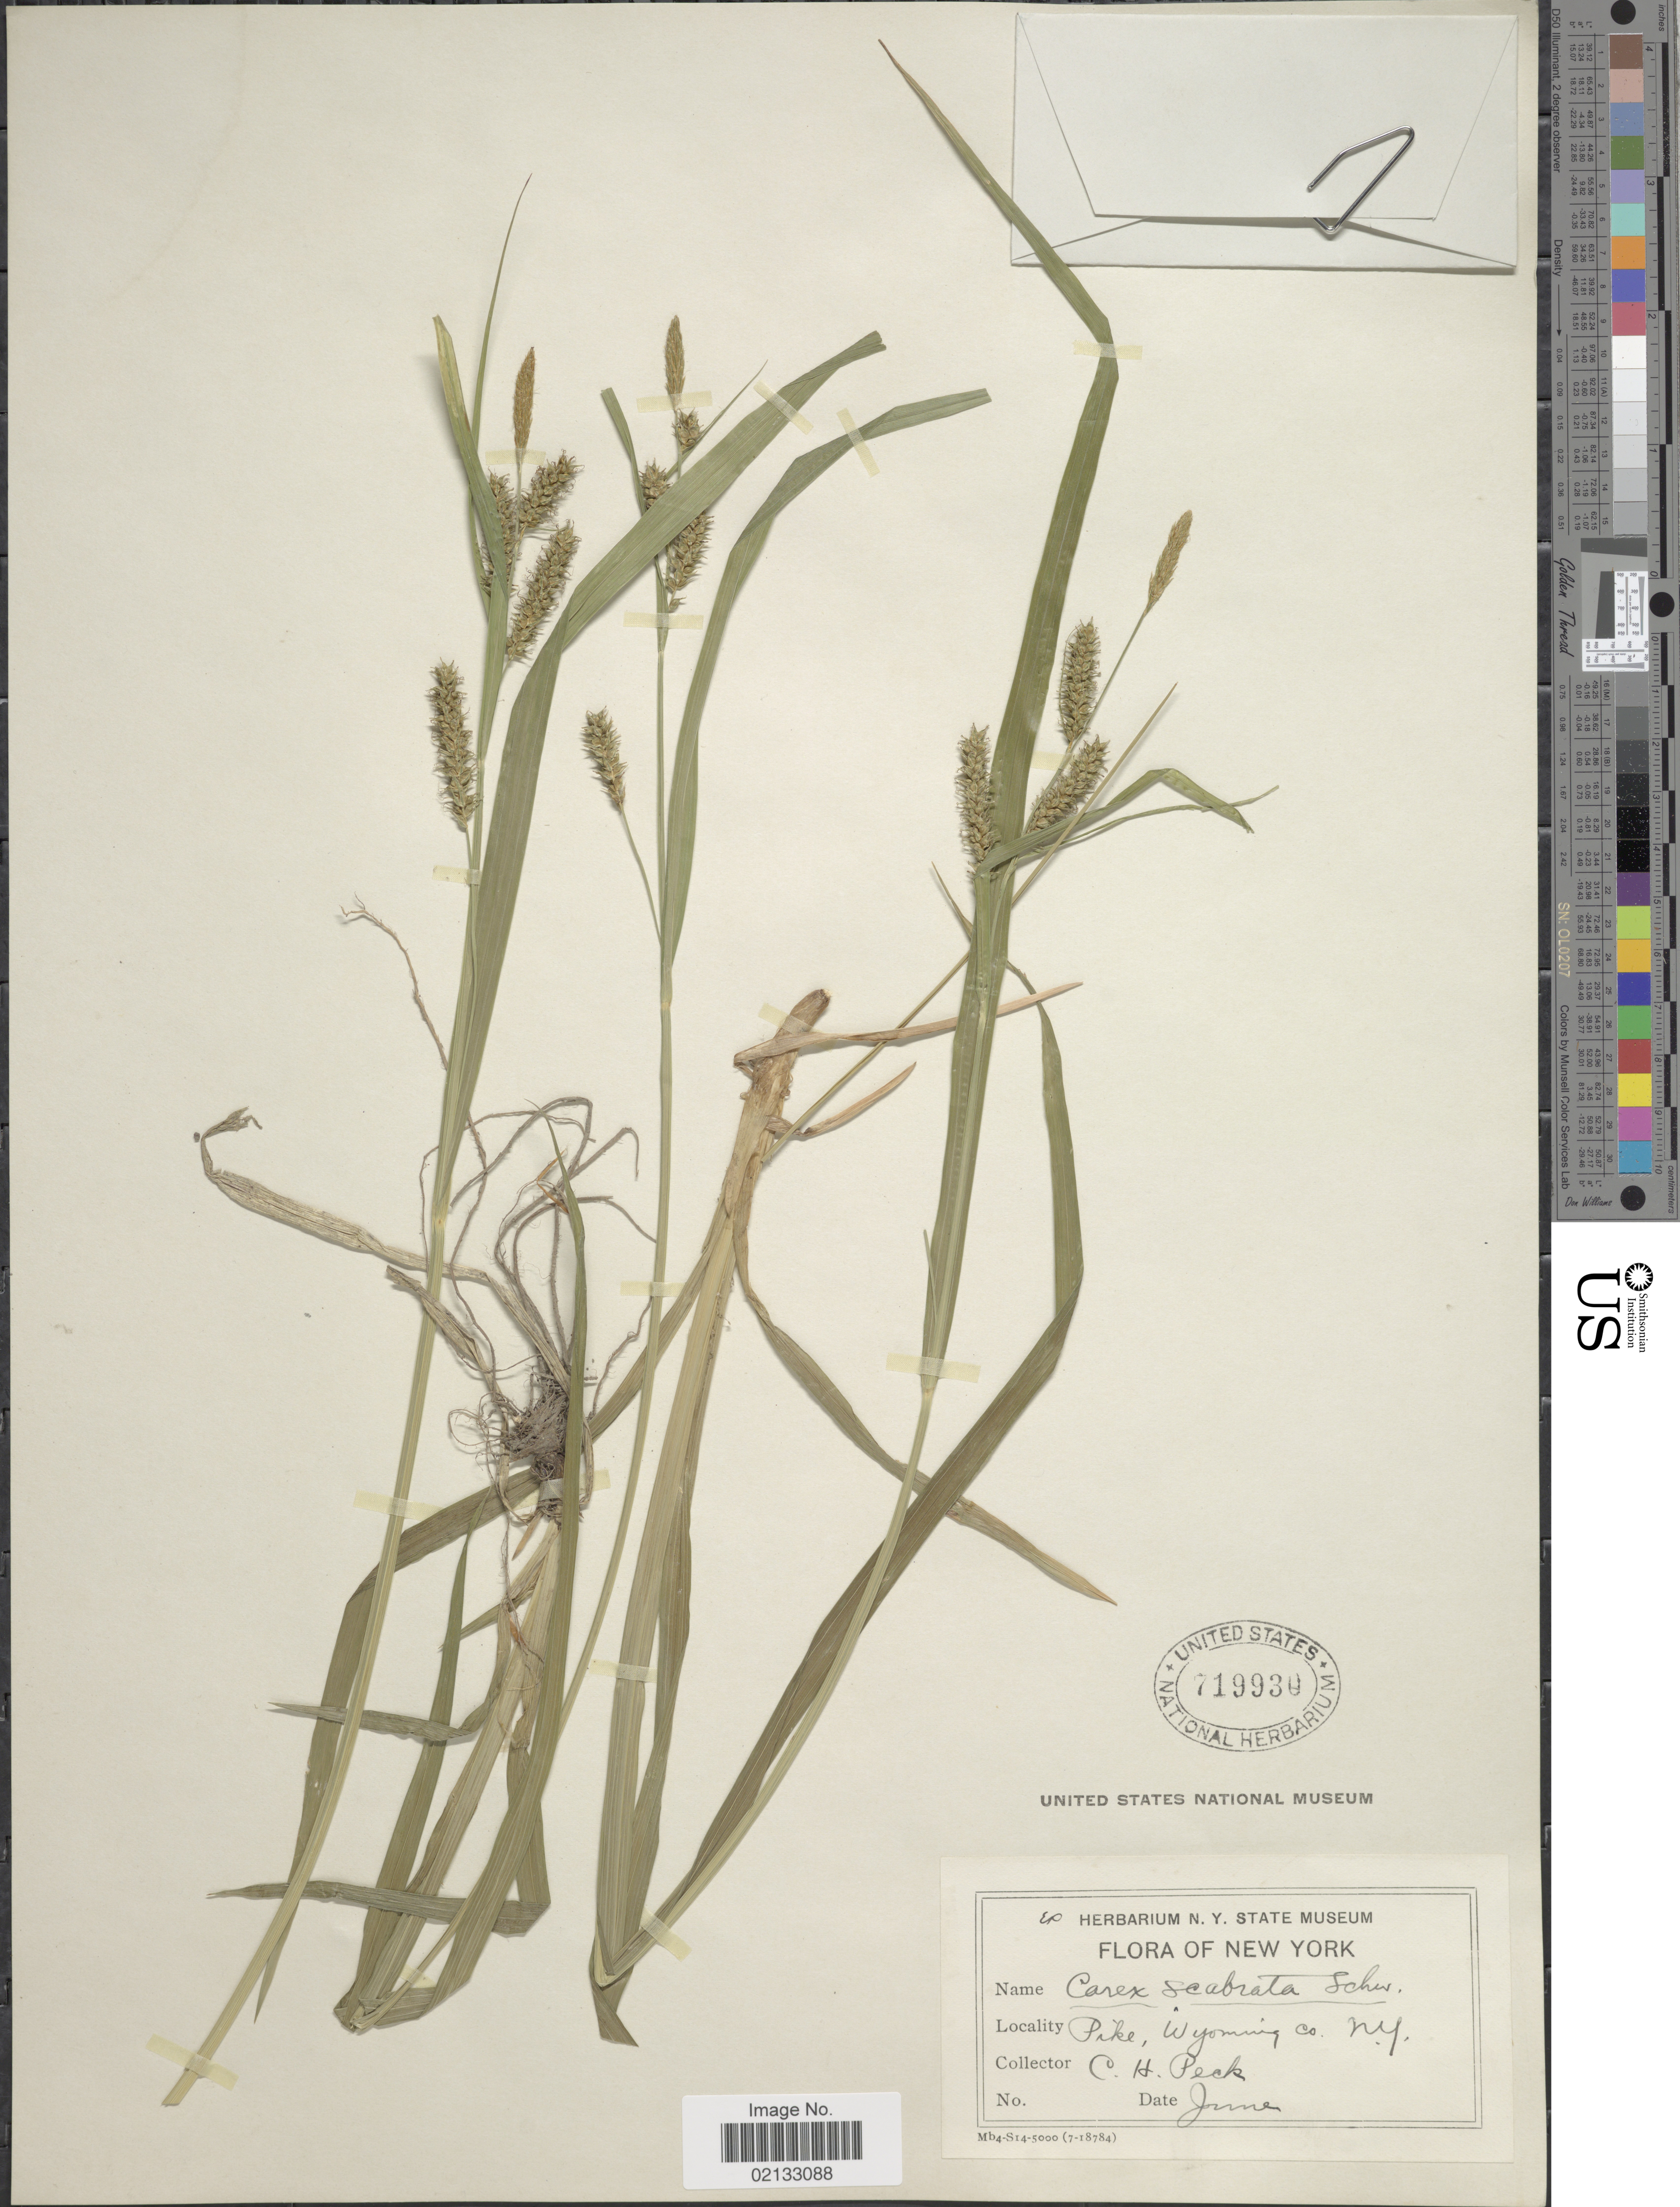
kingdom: Plantae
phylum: Tracheophyta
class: Liliopsida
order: Poales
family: Cyperaceae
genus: Carex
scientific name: Carex scabrata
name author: Schwein.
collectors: C. H. Peck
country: United States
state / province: New York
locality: Pike, Wyoming Co.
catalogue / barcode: US 719930